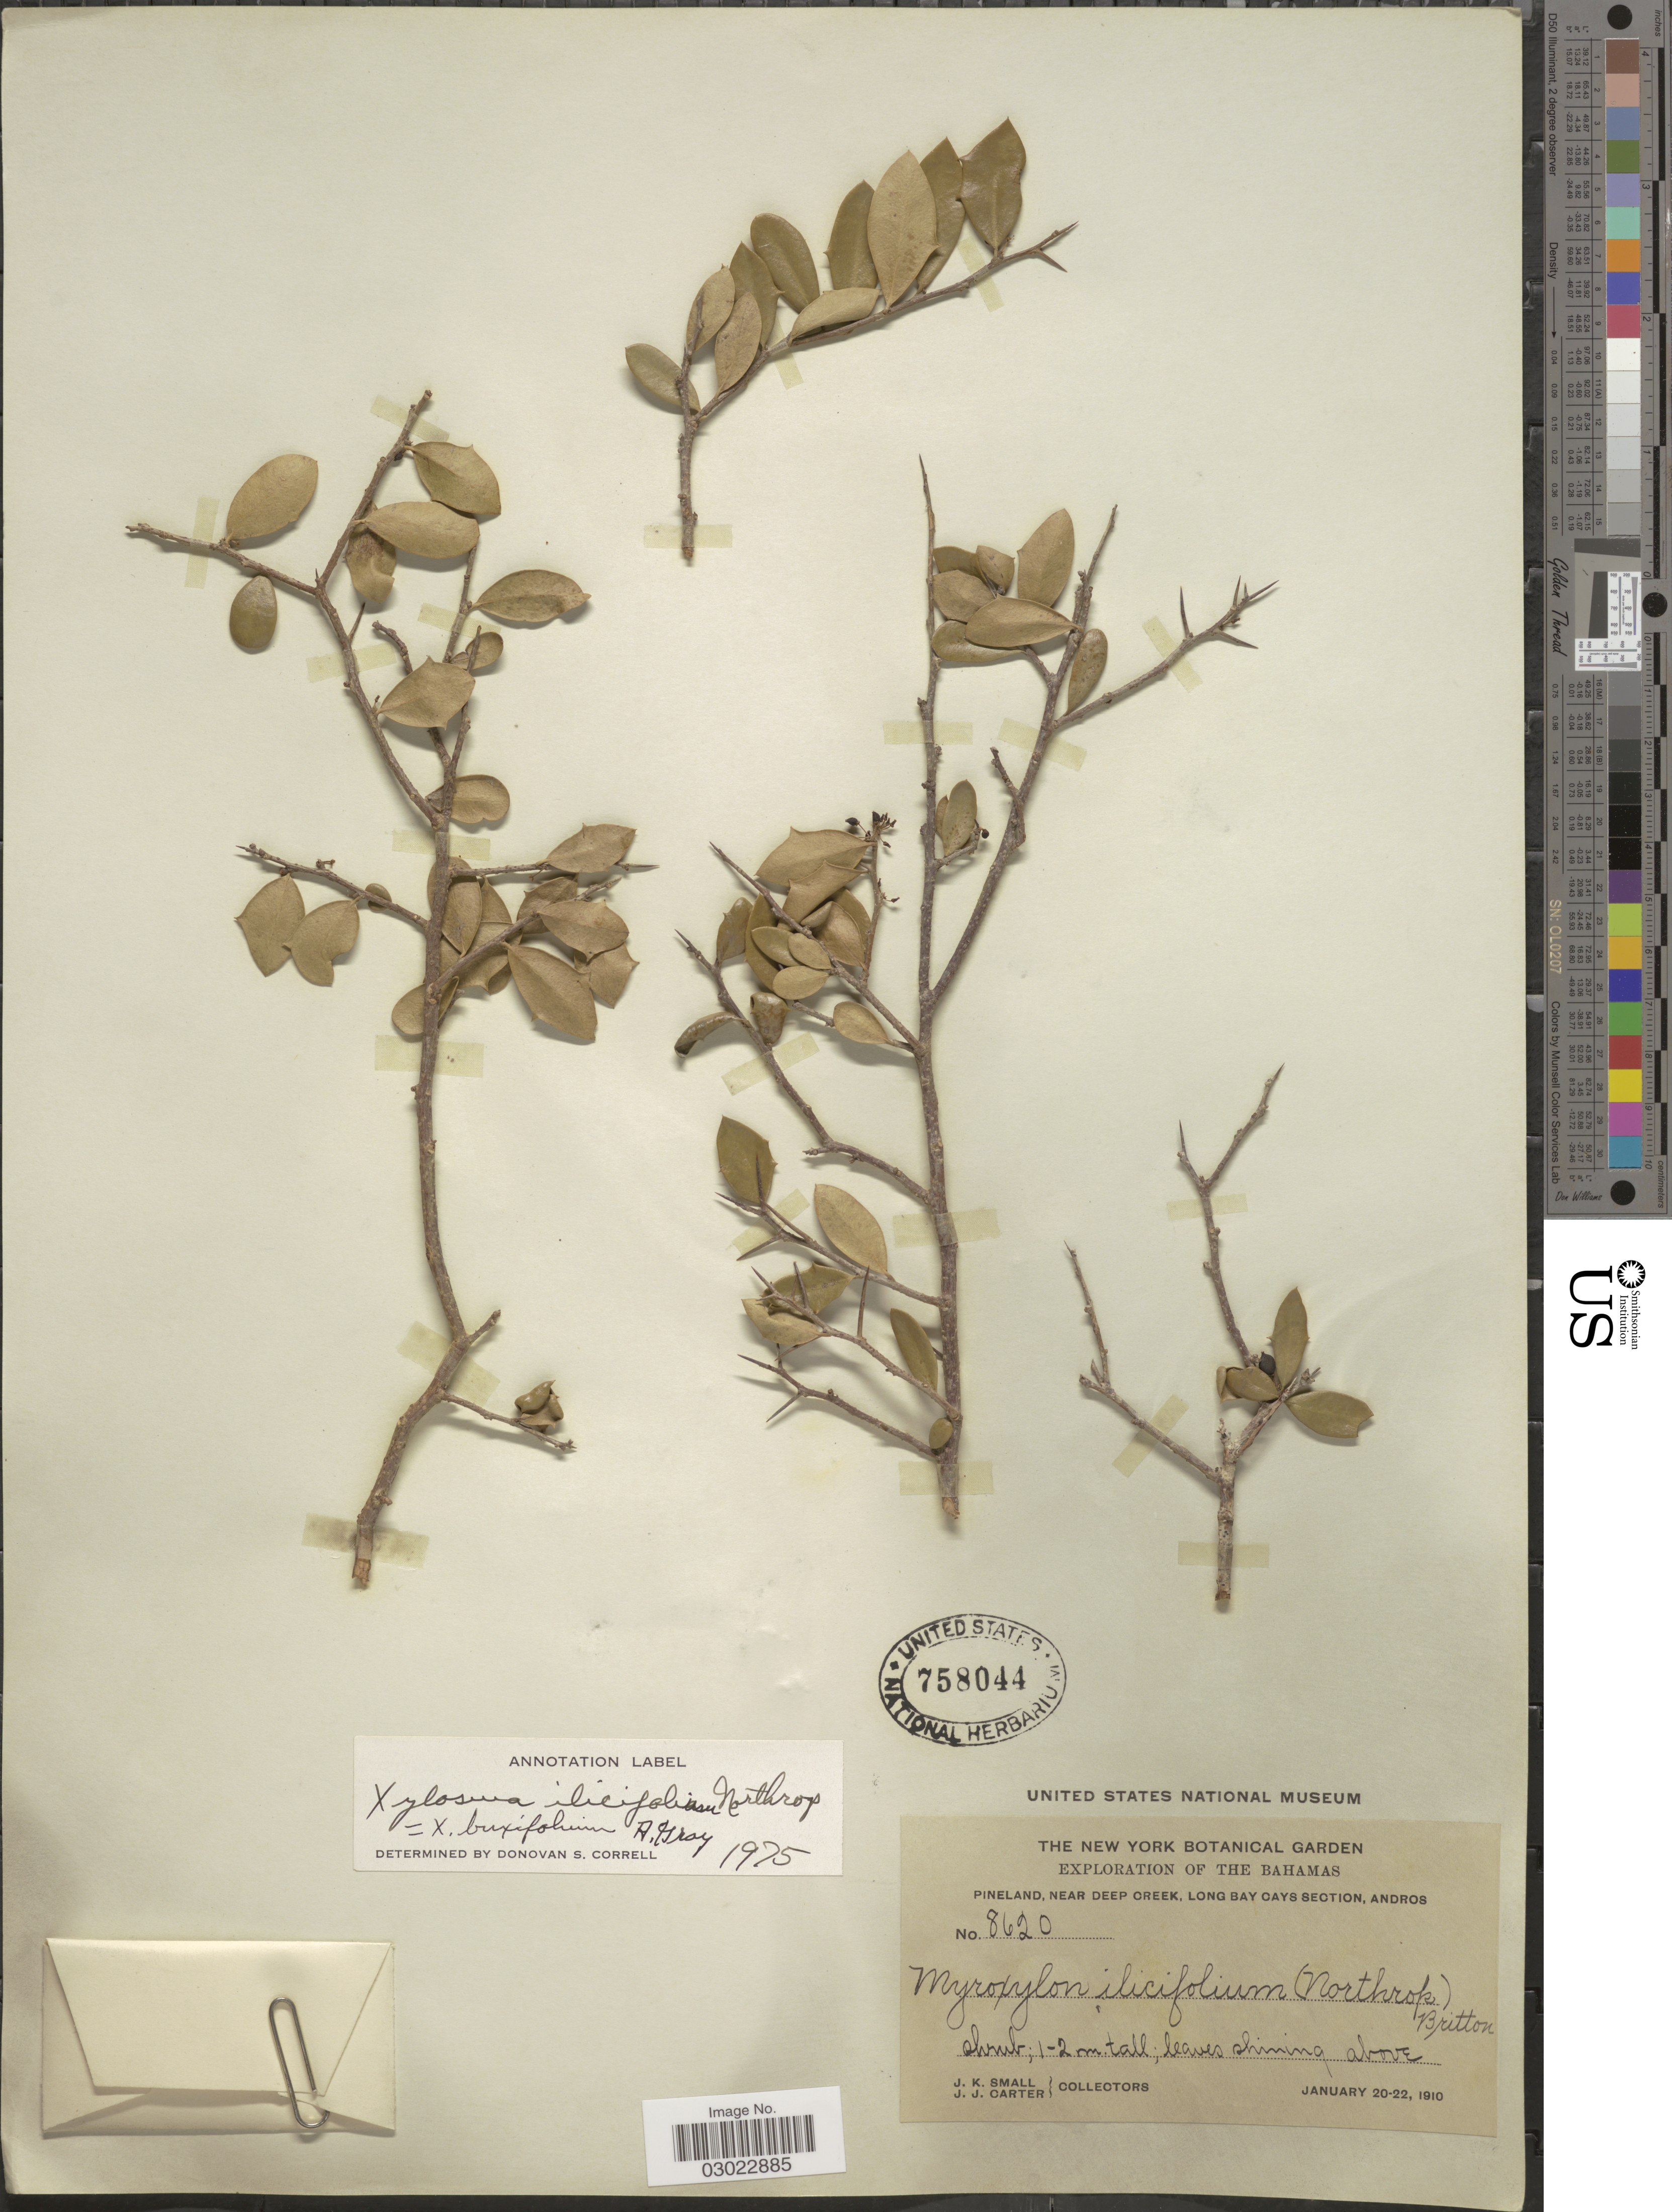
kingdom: Plantae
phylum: Tracheophyta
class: Magnoliopsida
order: Malpighiales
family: Salicaceae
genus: Xylosma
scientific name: Xylosma buxifolia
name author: A. Gray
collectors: J. K. Small & J. Carter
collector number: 8620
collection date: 1910-01-20/1910-01-22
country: Bahamas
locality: Near Deep Creek, Long Bay Cays Section, Andros.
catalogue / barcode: US 758044